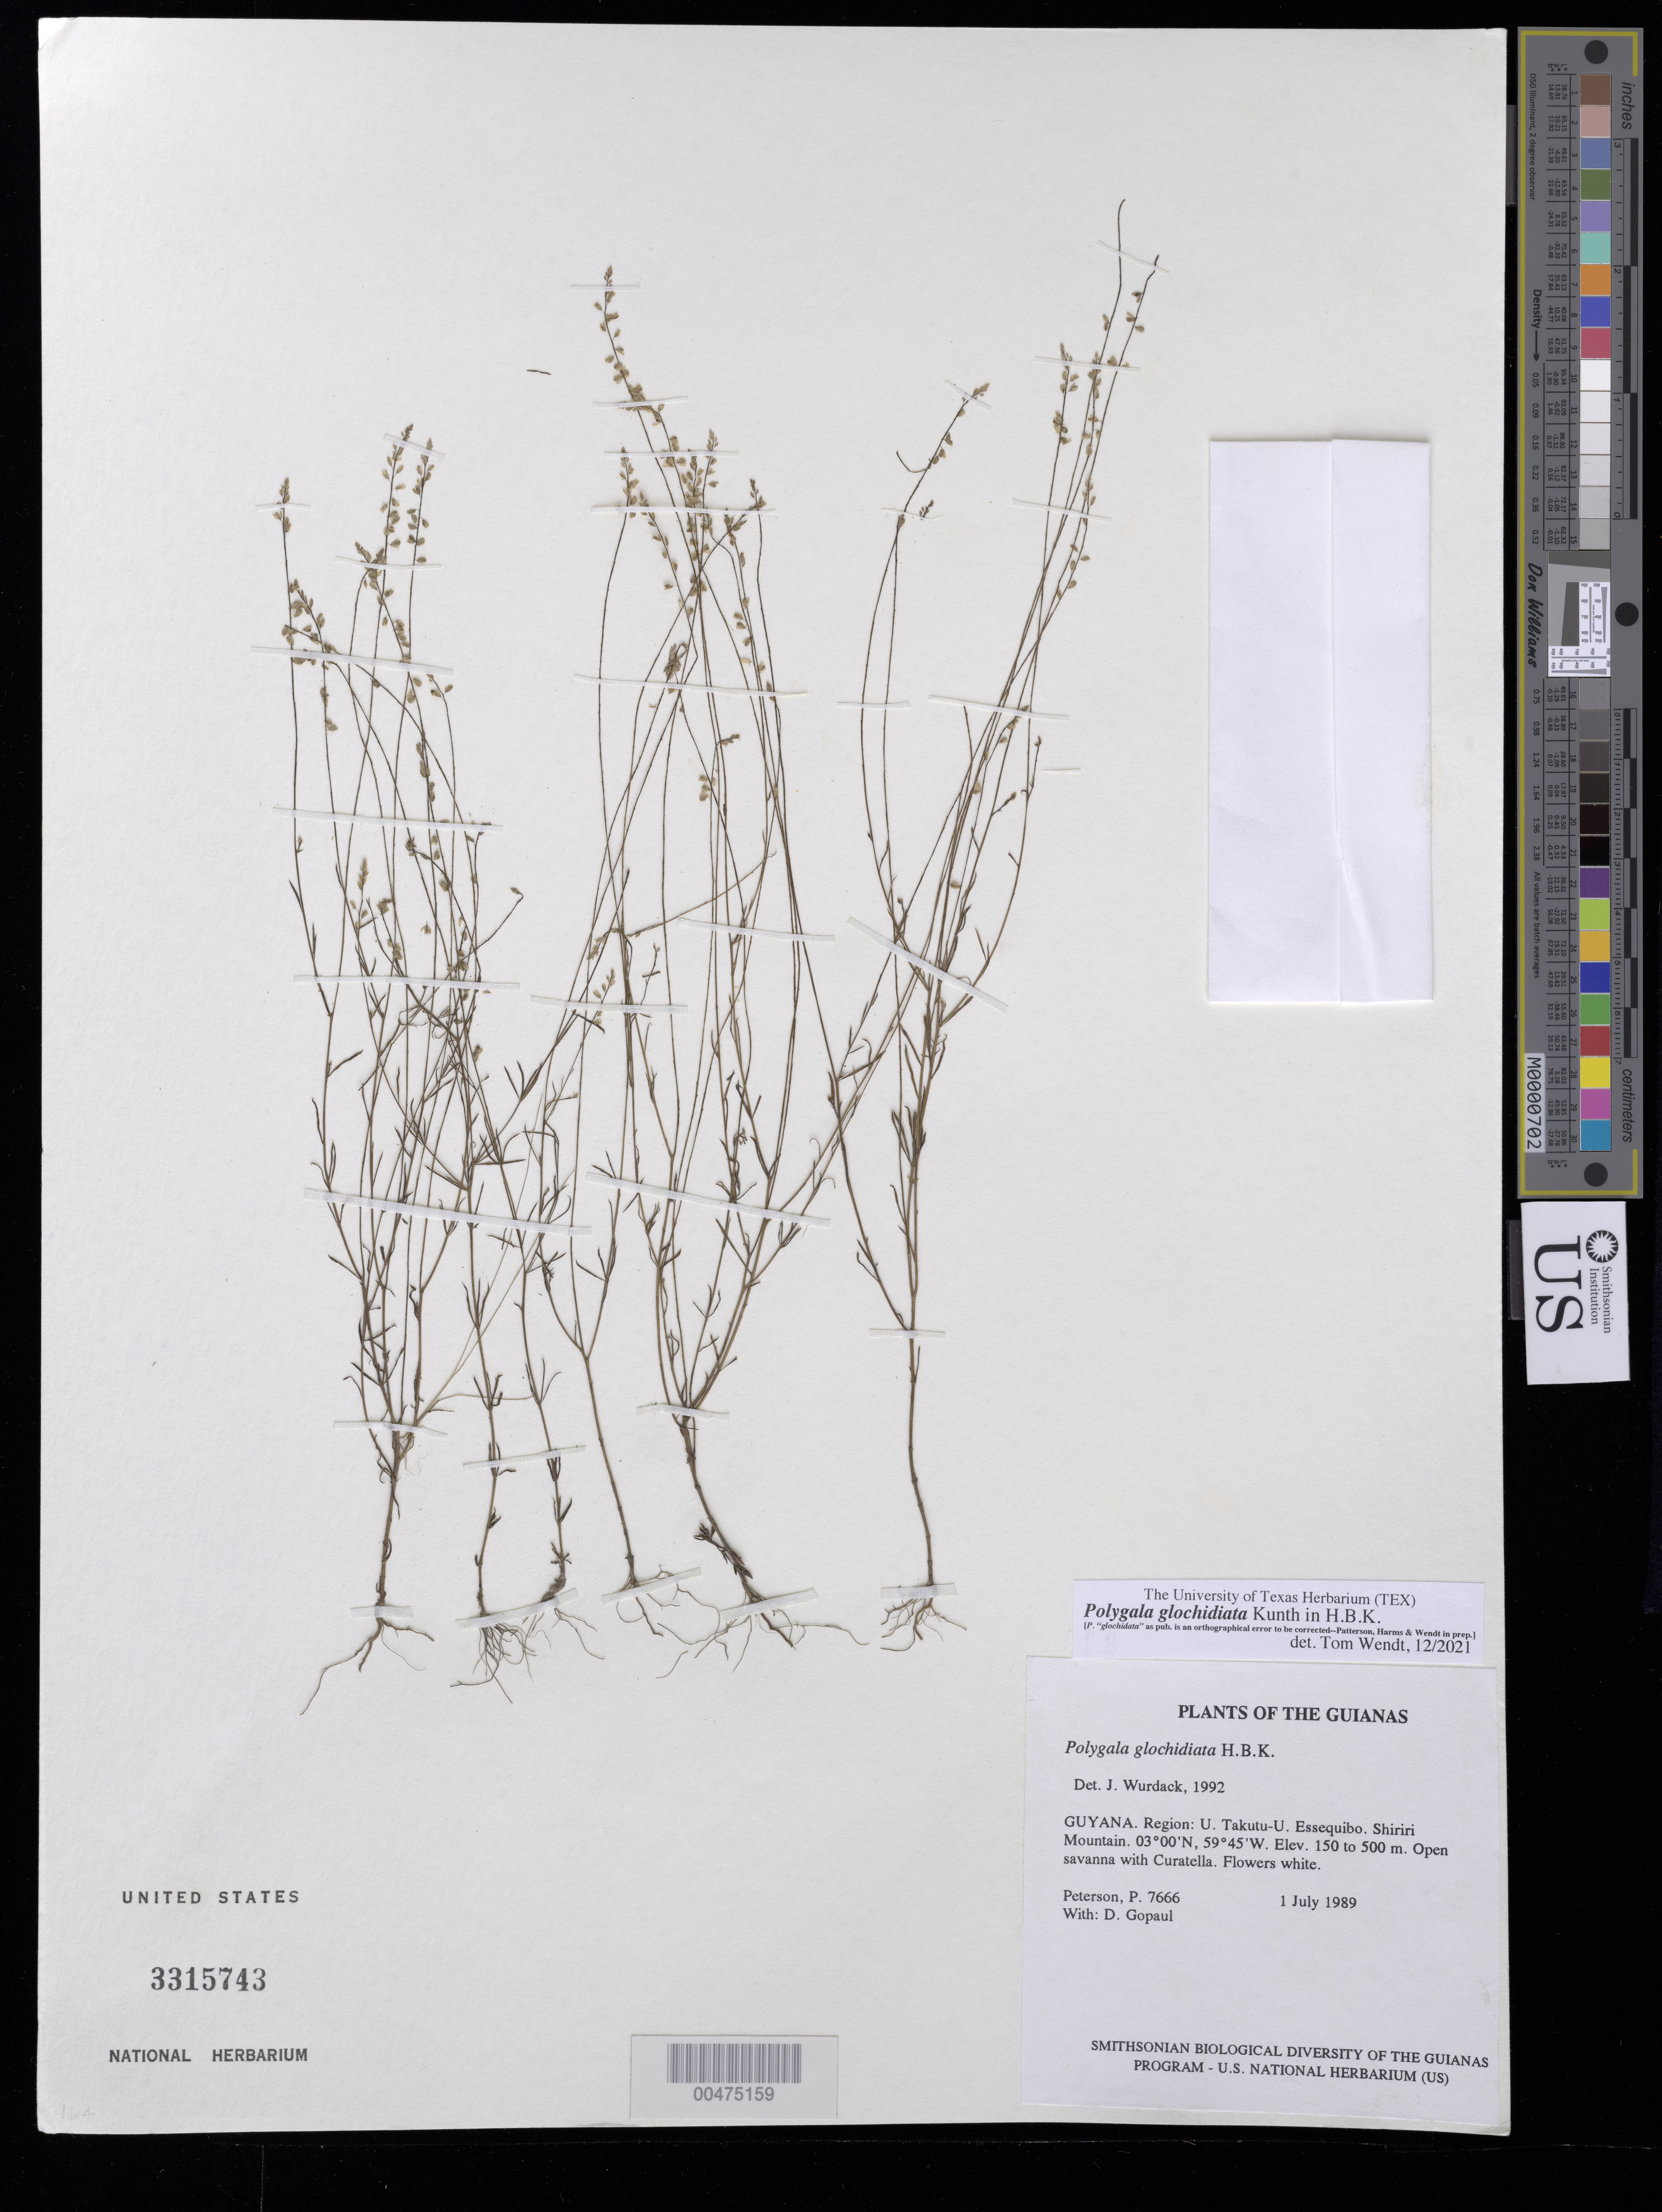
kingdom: Plantae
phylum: Tracheophyta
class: Magnoliopsida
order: Fabales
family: Polygalaceae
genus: Polygala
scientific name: Polygala glochidiata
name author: Kunth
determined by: Wendt, Thomas L.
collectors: P. M. Peterson & D. Gopaul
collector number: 7666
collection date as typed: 1 July 1989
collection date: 1989-07-01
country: Guyana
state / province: U. Takutu-U. Essequibo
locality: Shiriri Mountain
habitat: Open savanna with Curatella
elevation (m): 150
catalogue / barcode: US 3315743